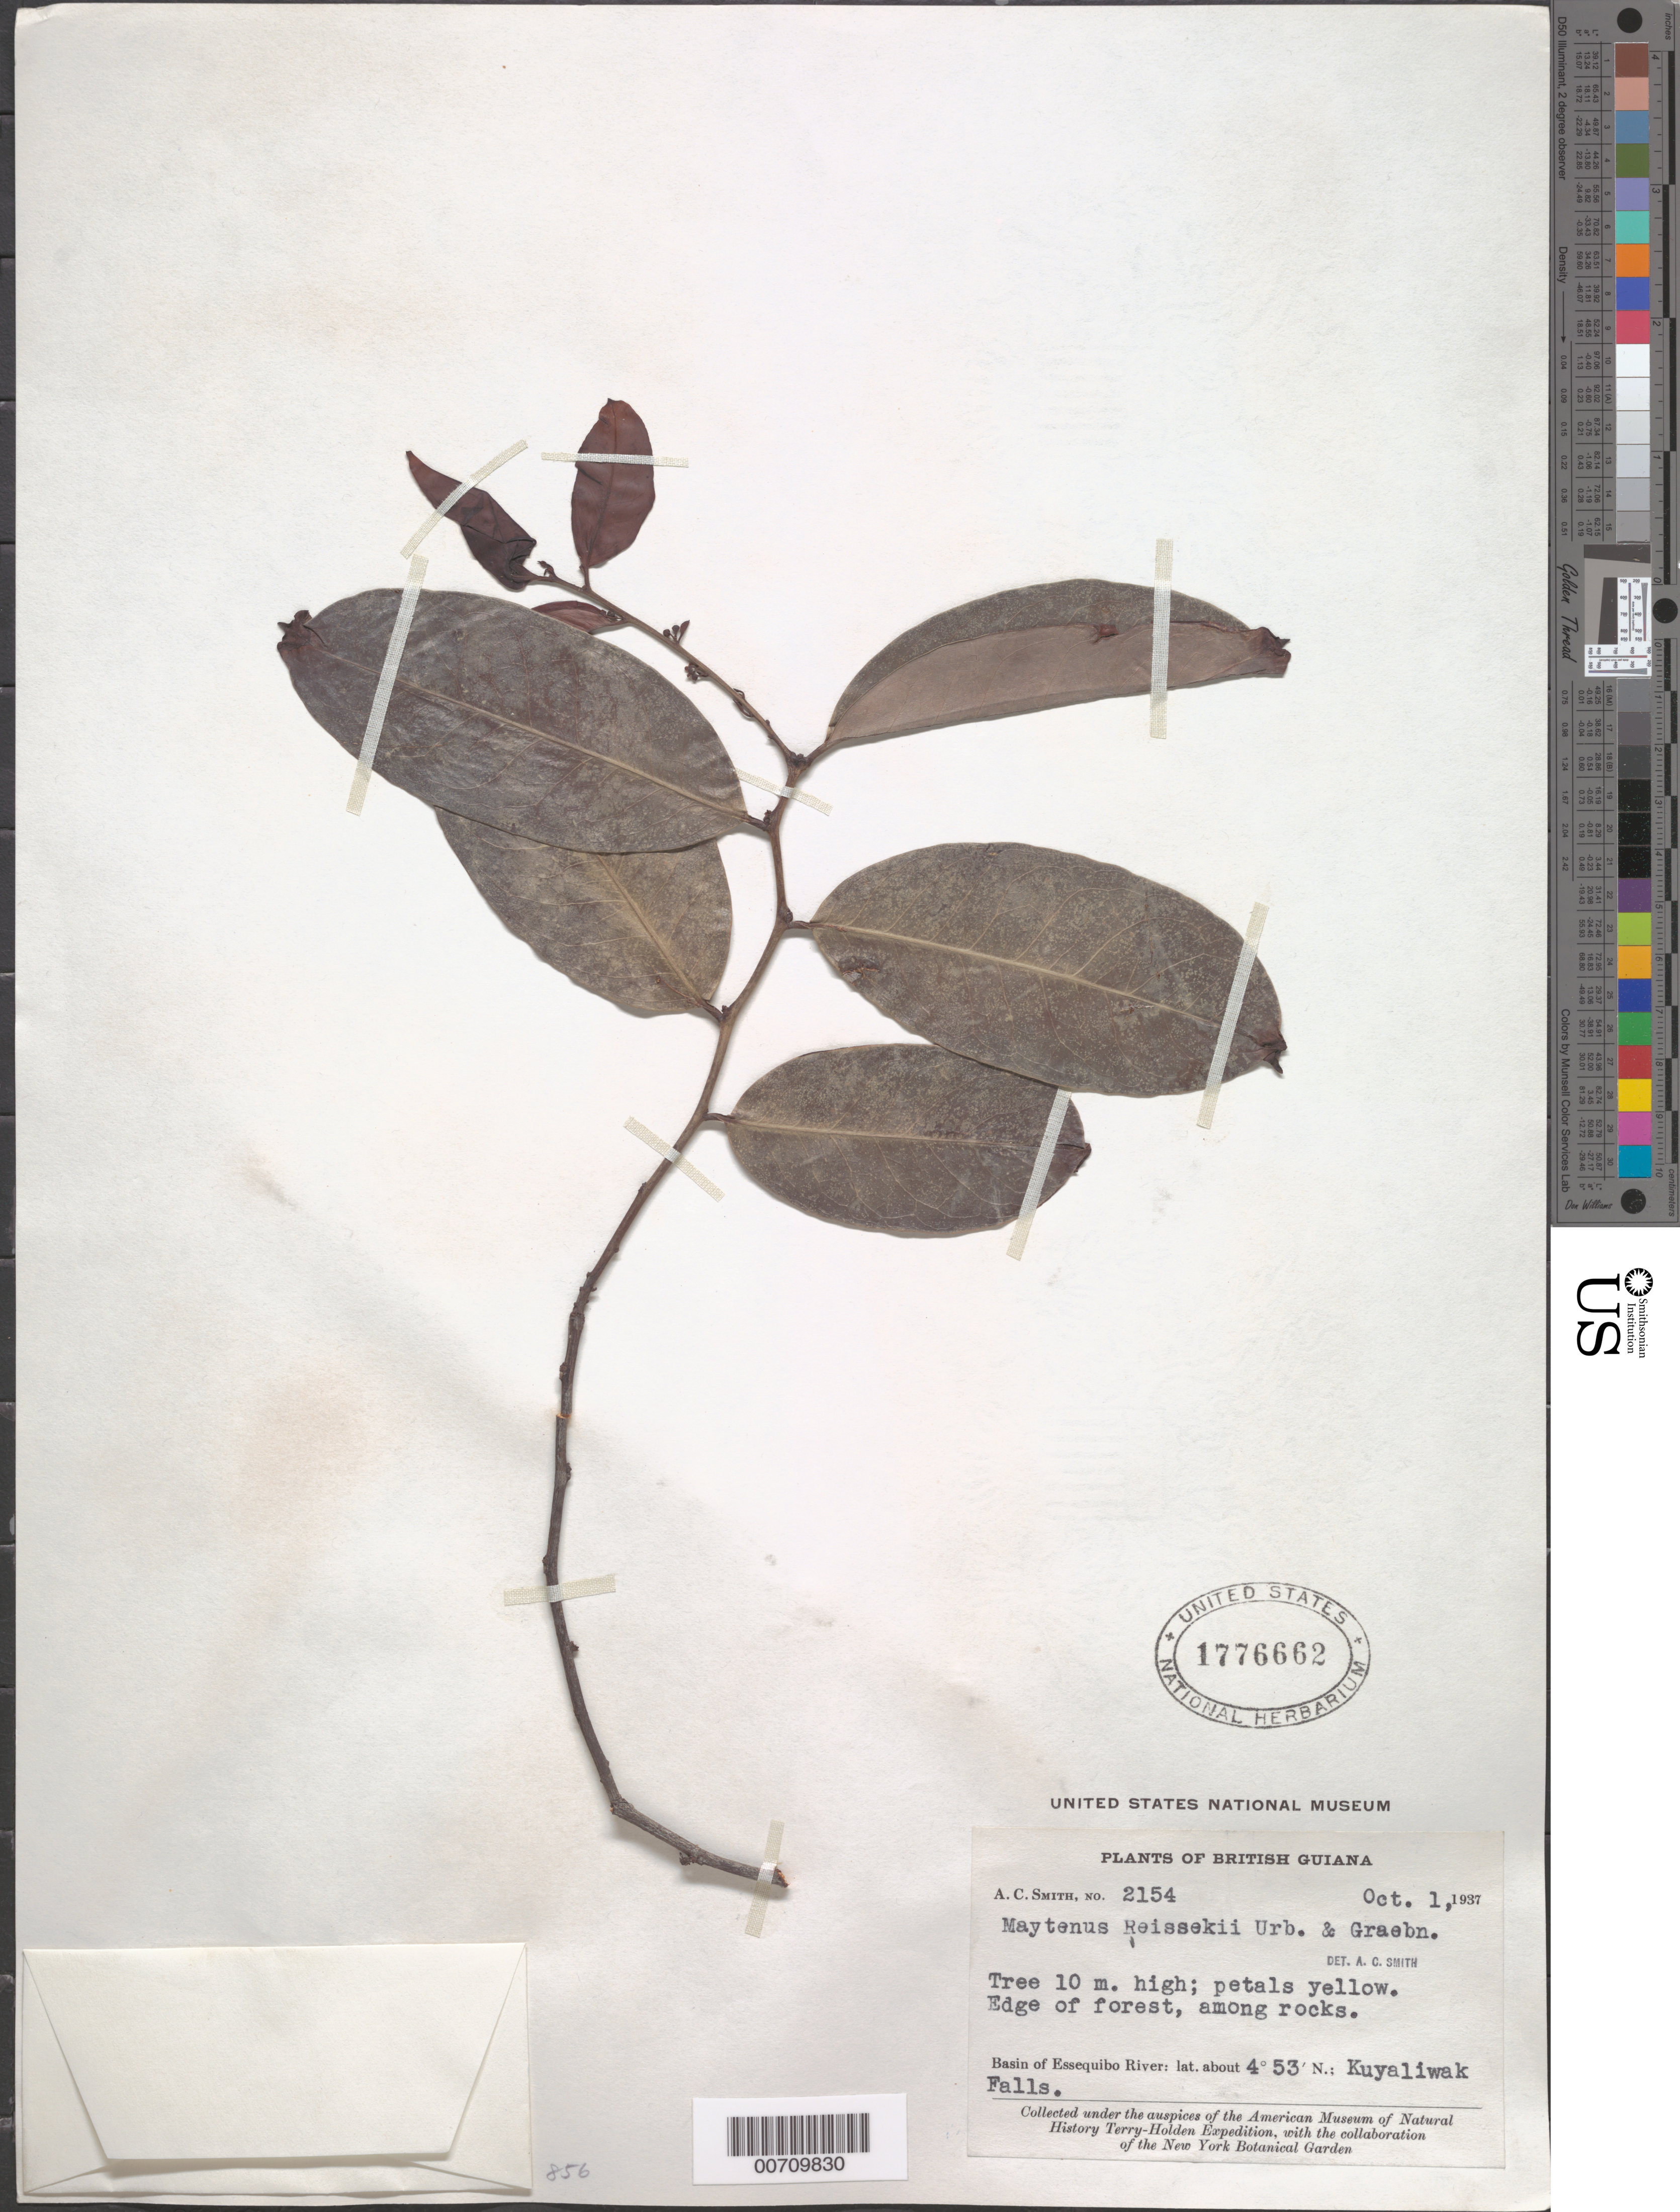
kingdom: Plantae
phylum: Tracheophyta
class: Magnoliopsida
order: Celastrales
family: Celastraceae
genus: Maytenus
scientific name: Maytenus reissekii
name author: Urb.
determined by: Smith, A. C.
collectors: A. C. Smith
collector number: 2154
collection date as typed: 1-Oct-37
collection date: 1937-10-01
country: Guyana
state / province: Potaro-Siparuni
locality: Kuyaliwak Falls, Essequibo River basin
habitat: Edge of forest, among rocks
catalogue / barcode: US 1776662